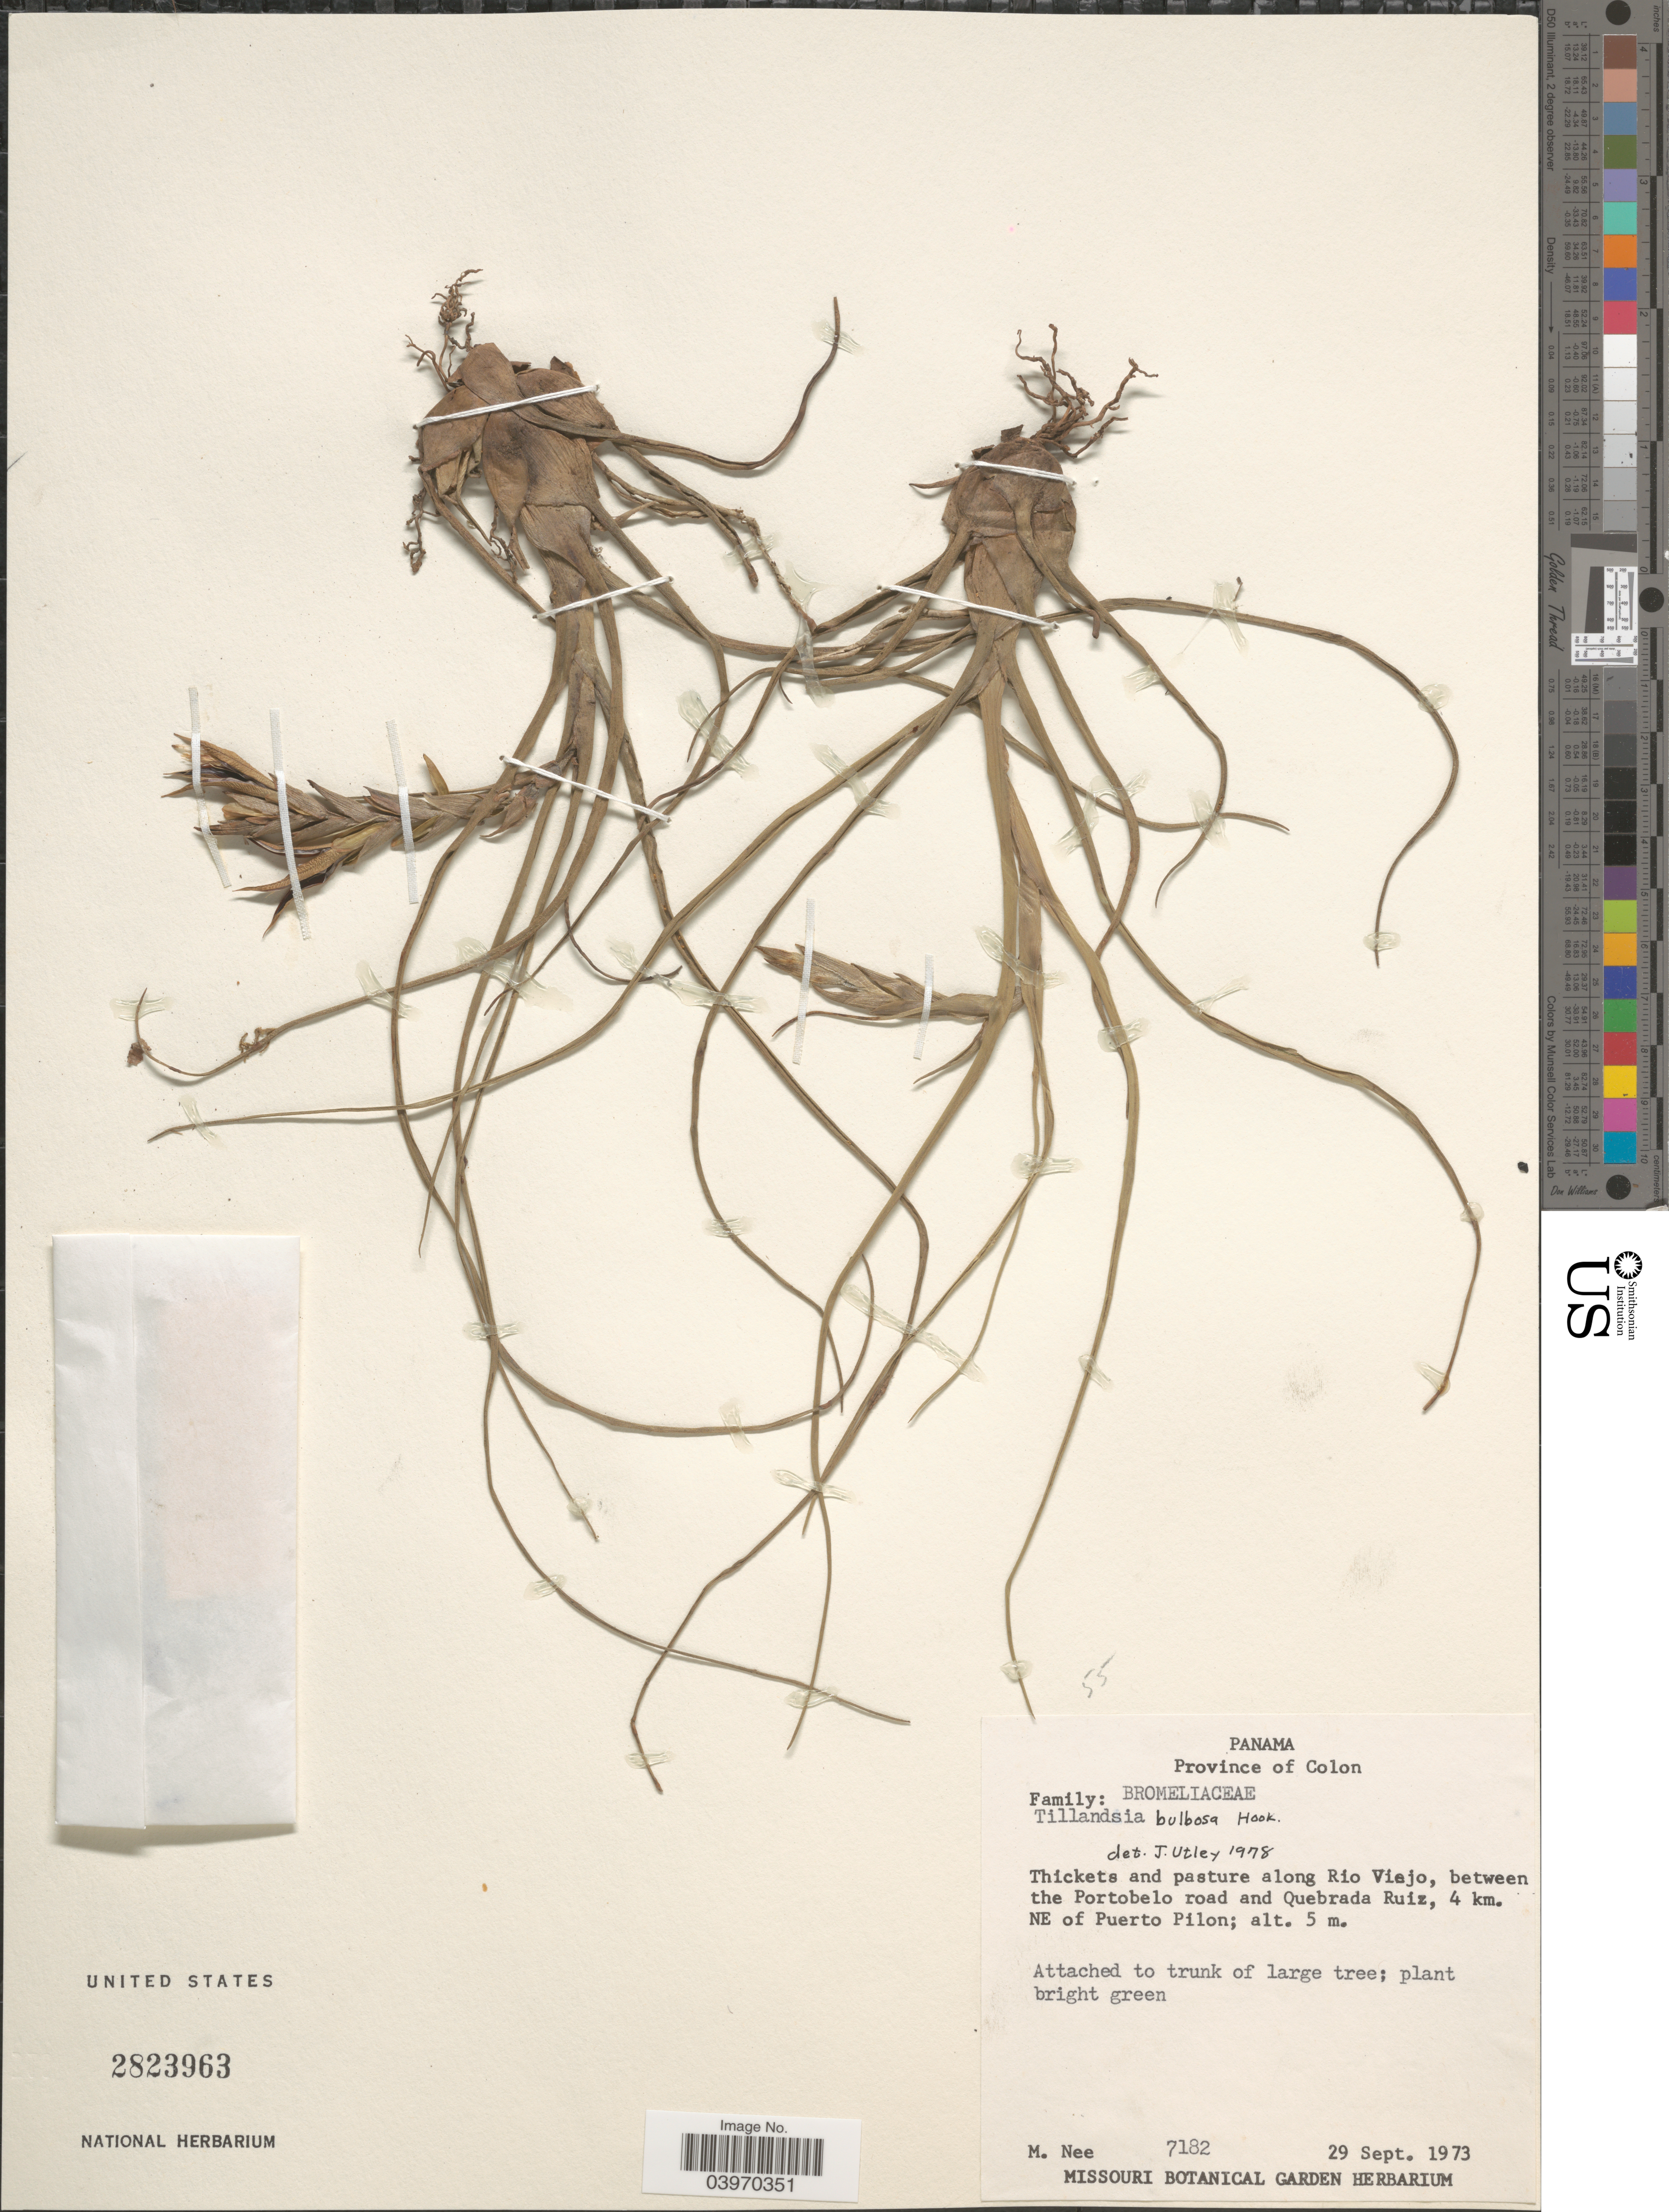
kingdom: Plantae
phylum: Tracheophyta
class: Liliopsida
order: Poales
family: Bromeliaceae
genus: Tillandsia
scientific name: Tillandsia bulbosa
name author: Hook.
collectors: M. Nee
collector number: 7182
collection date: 1973-09-29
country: Panama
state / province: Colón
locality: Thickets and pasture along Río Viejo, between the Portobelo road and Quebrada Ruiz, 4 km. NE of Puerto Pilon.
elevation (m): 5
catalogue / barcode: US 2823963